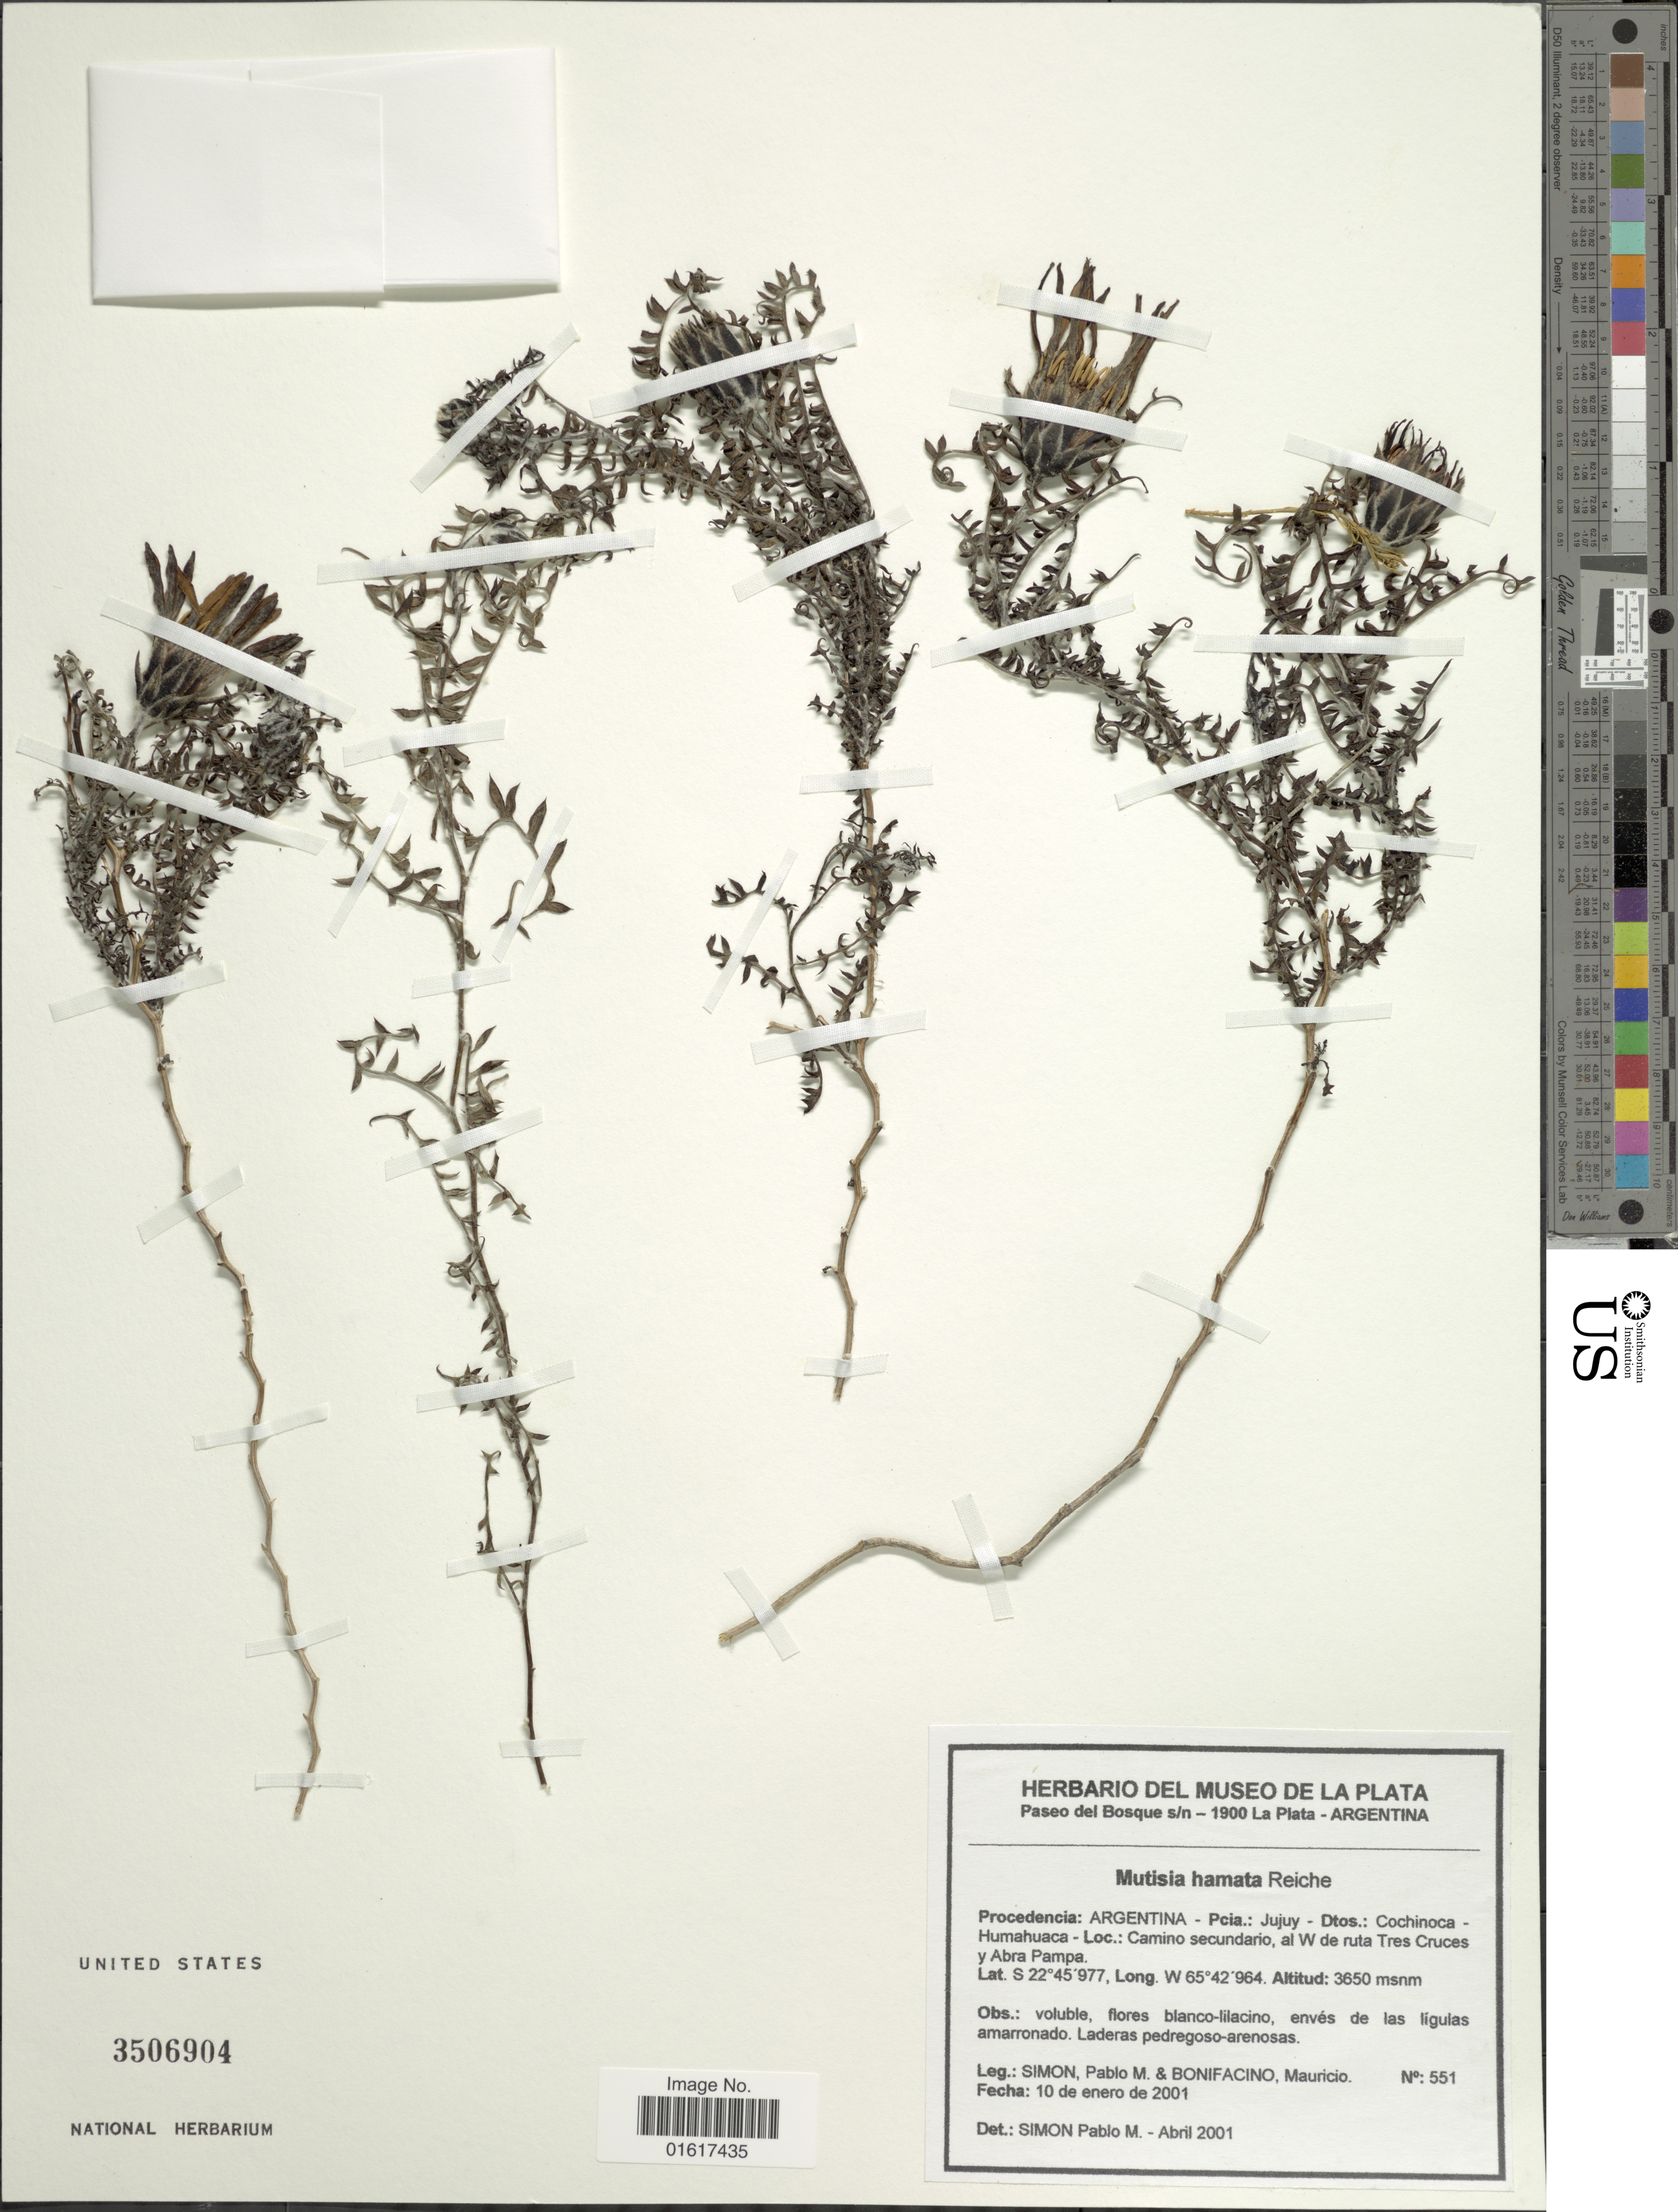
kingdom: Plantae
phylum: Tracheophyta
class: Magnoliopsida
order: Asterales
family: Asteraceae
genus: Mutisia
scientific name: Mutisia hamata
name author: Reiche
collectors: P. M. Simón & M. Bonifacino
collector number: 551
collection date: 2001-01-10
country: Argentina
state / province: Jujuy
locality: Dtos.: Cochinoca - Humahuaca - Loc.: Camino secundario, al W de ruta Tres Cruces y Abra Pampa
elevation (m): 3650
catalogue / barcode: US 3506904